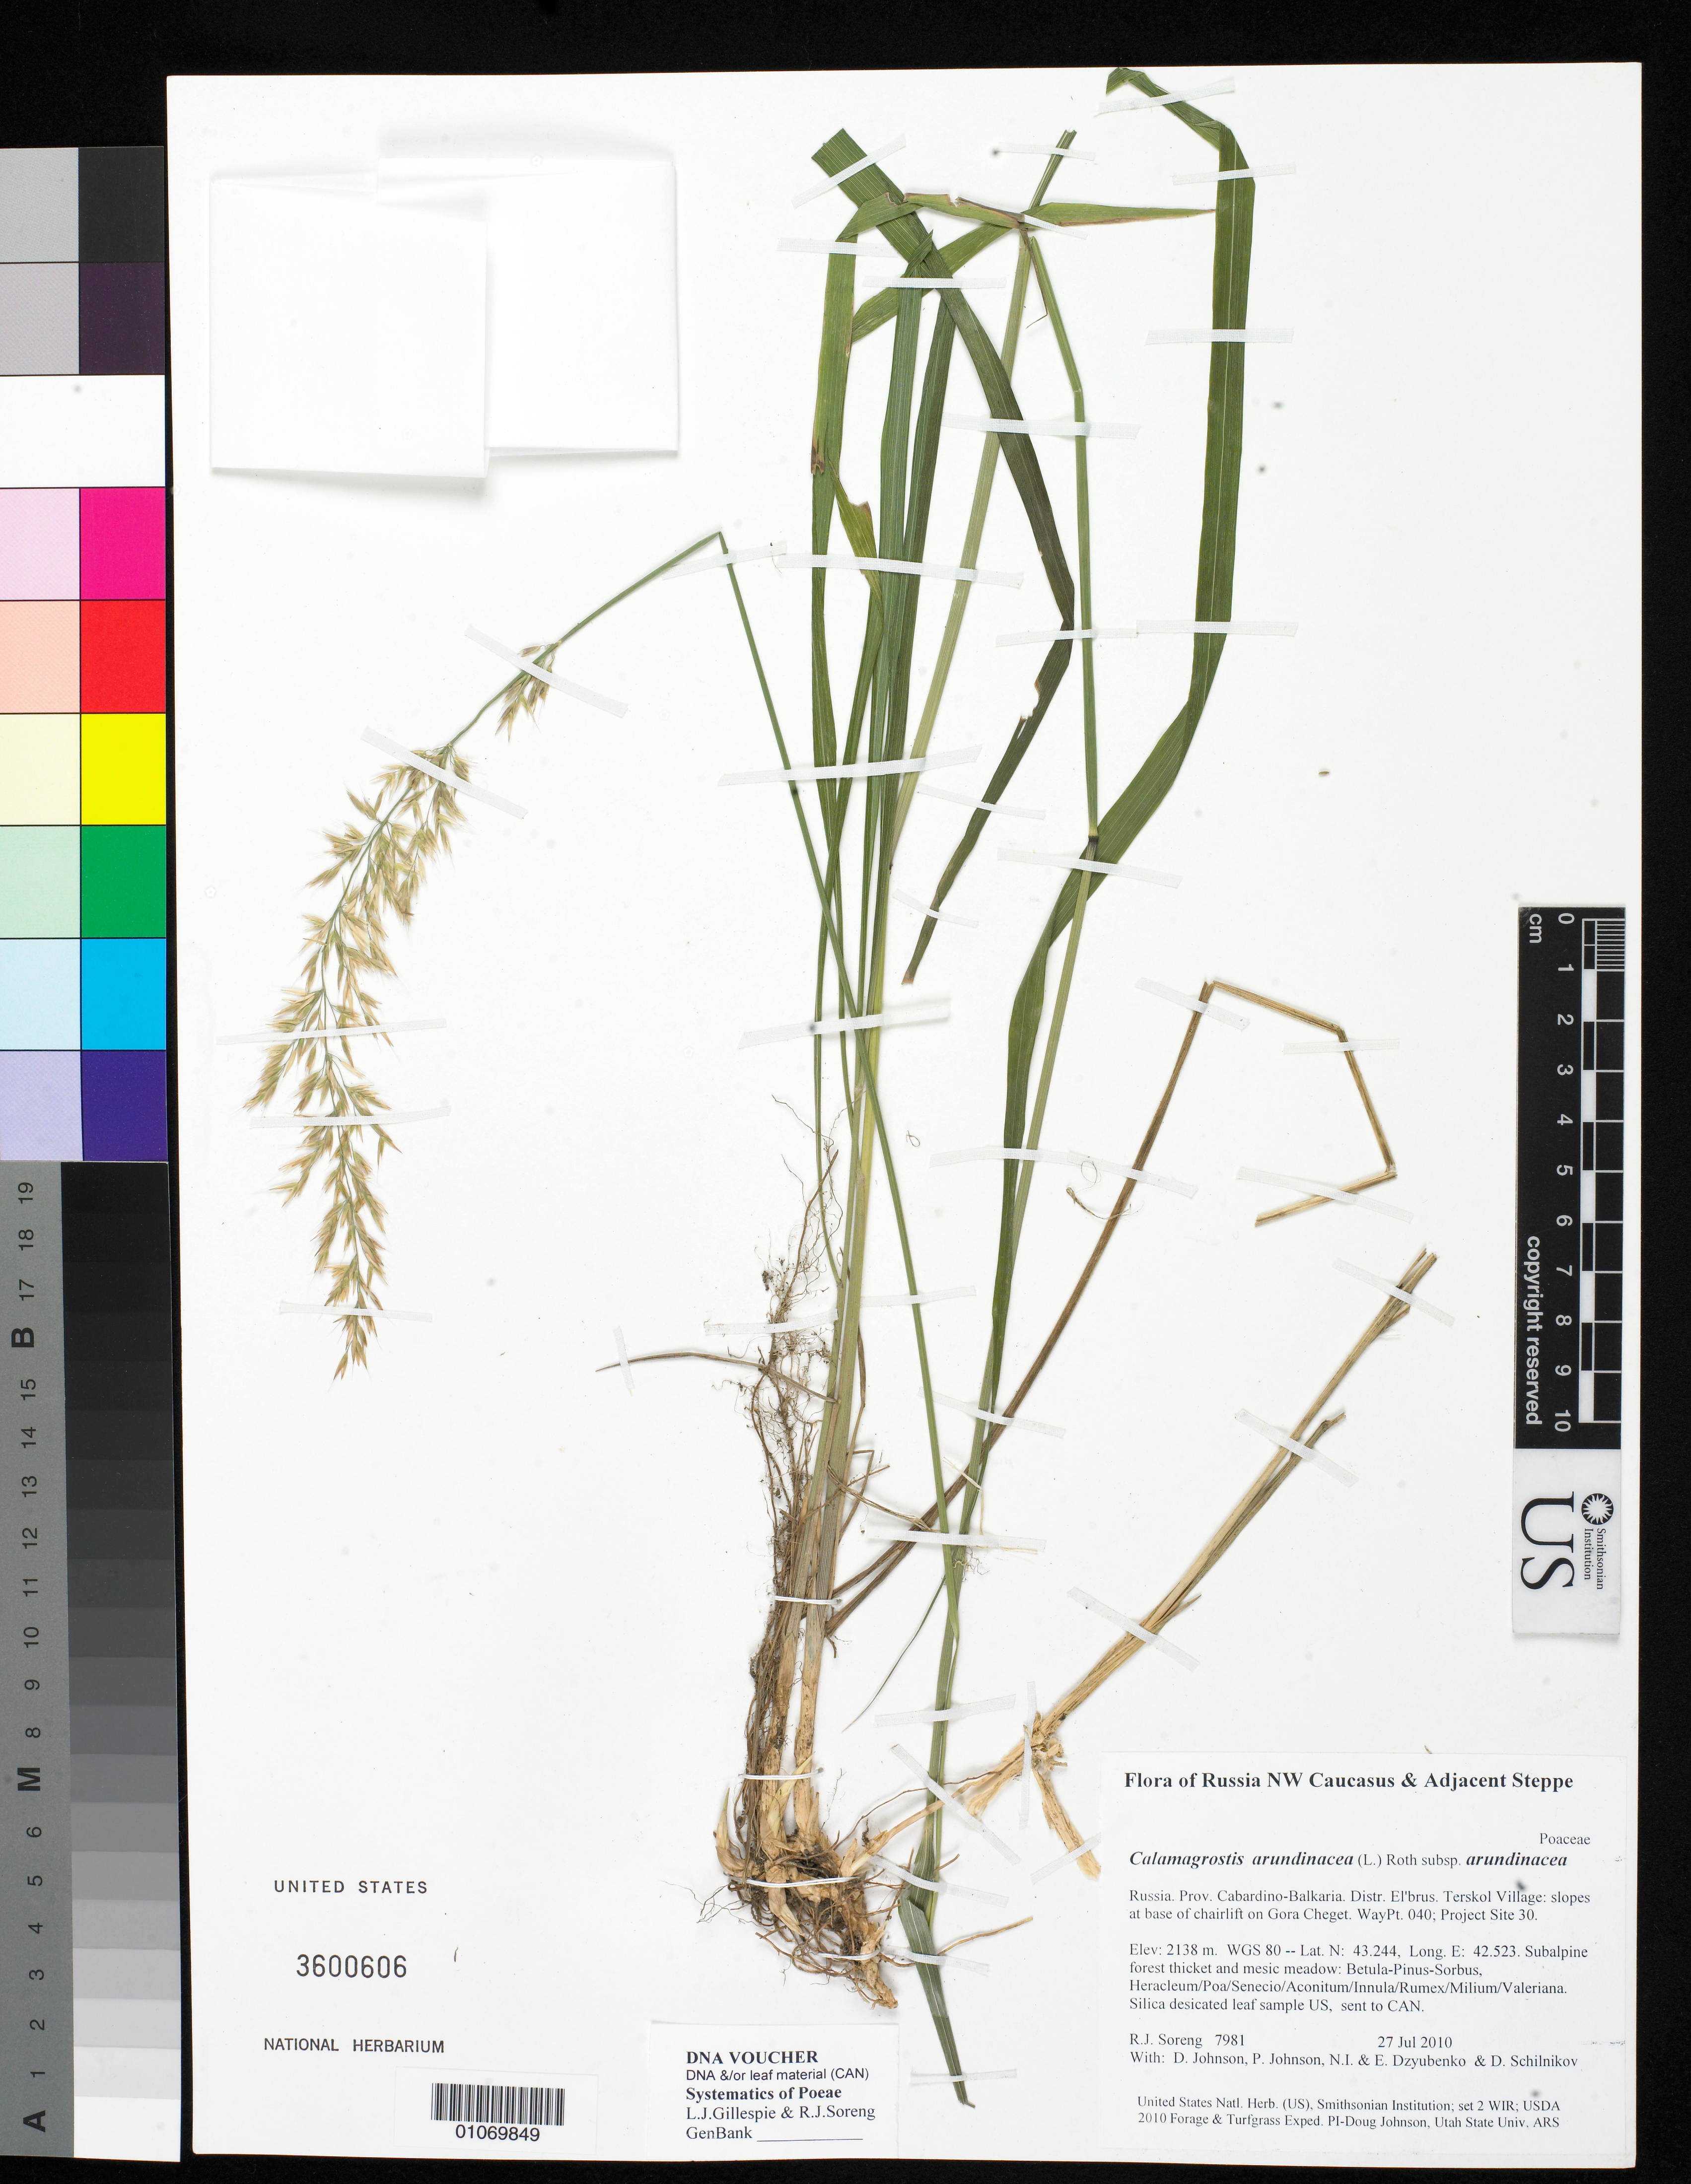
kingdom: Plantae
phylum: Tracheophyta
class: Liliopsida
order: Poales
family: Poaceae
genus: Calamagrostis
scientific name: Calamagrostis arundinacea subsp. arundinacea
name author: (L.) Roth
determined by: Soreng, Robert J., Research Associate (BOT), Smithsonian Institution - National Museum of Natural History (UNITED STATES)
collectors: R. J. Soreng, D. Johnson, P. Johnson, N. Dzyubenko, E. Dzyubenko & D. Schilnikov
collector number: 7981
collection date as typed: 27 Jul 2010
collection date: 2010-07-27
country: Russian Federation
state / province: Kabardino-Balkar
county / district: El'brus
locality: Terskol Village: slopes at base of chairlift on Gora Cheget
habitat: Subalpine forest thicket and mesic meadow: Betula-Pinus-Sorbus, Heracleum/Poa/Senecio/Aconitum/Innula/Rumex/Milium/Valeriana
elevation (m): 2138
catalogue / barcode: US 3600606